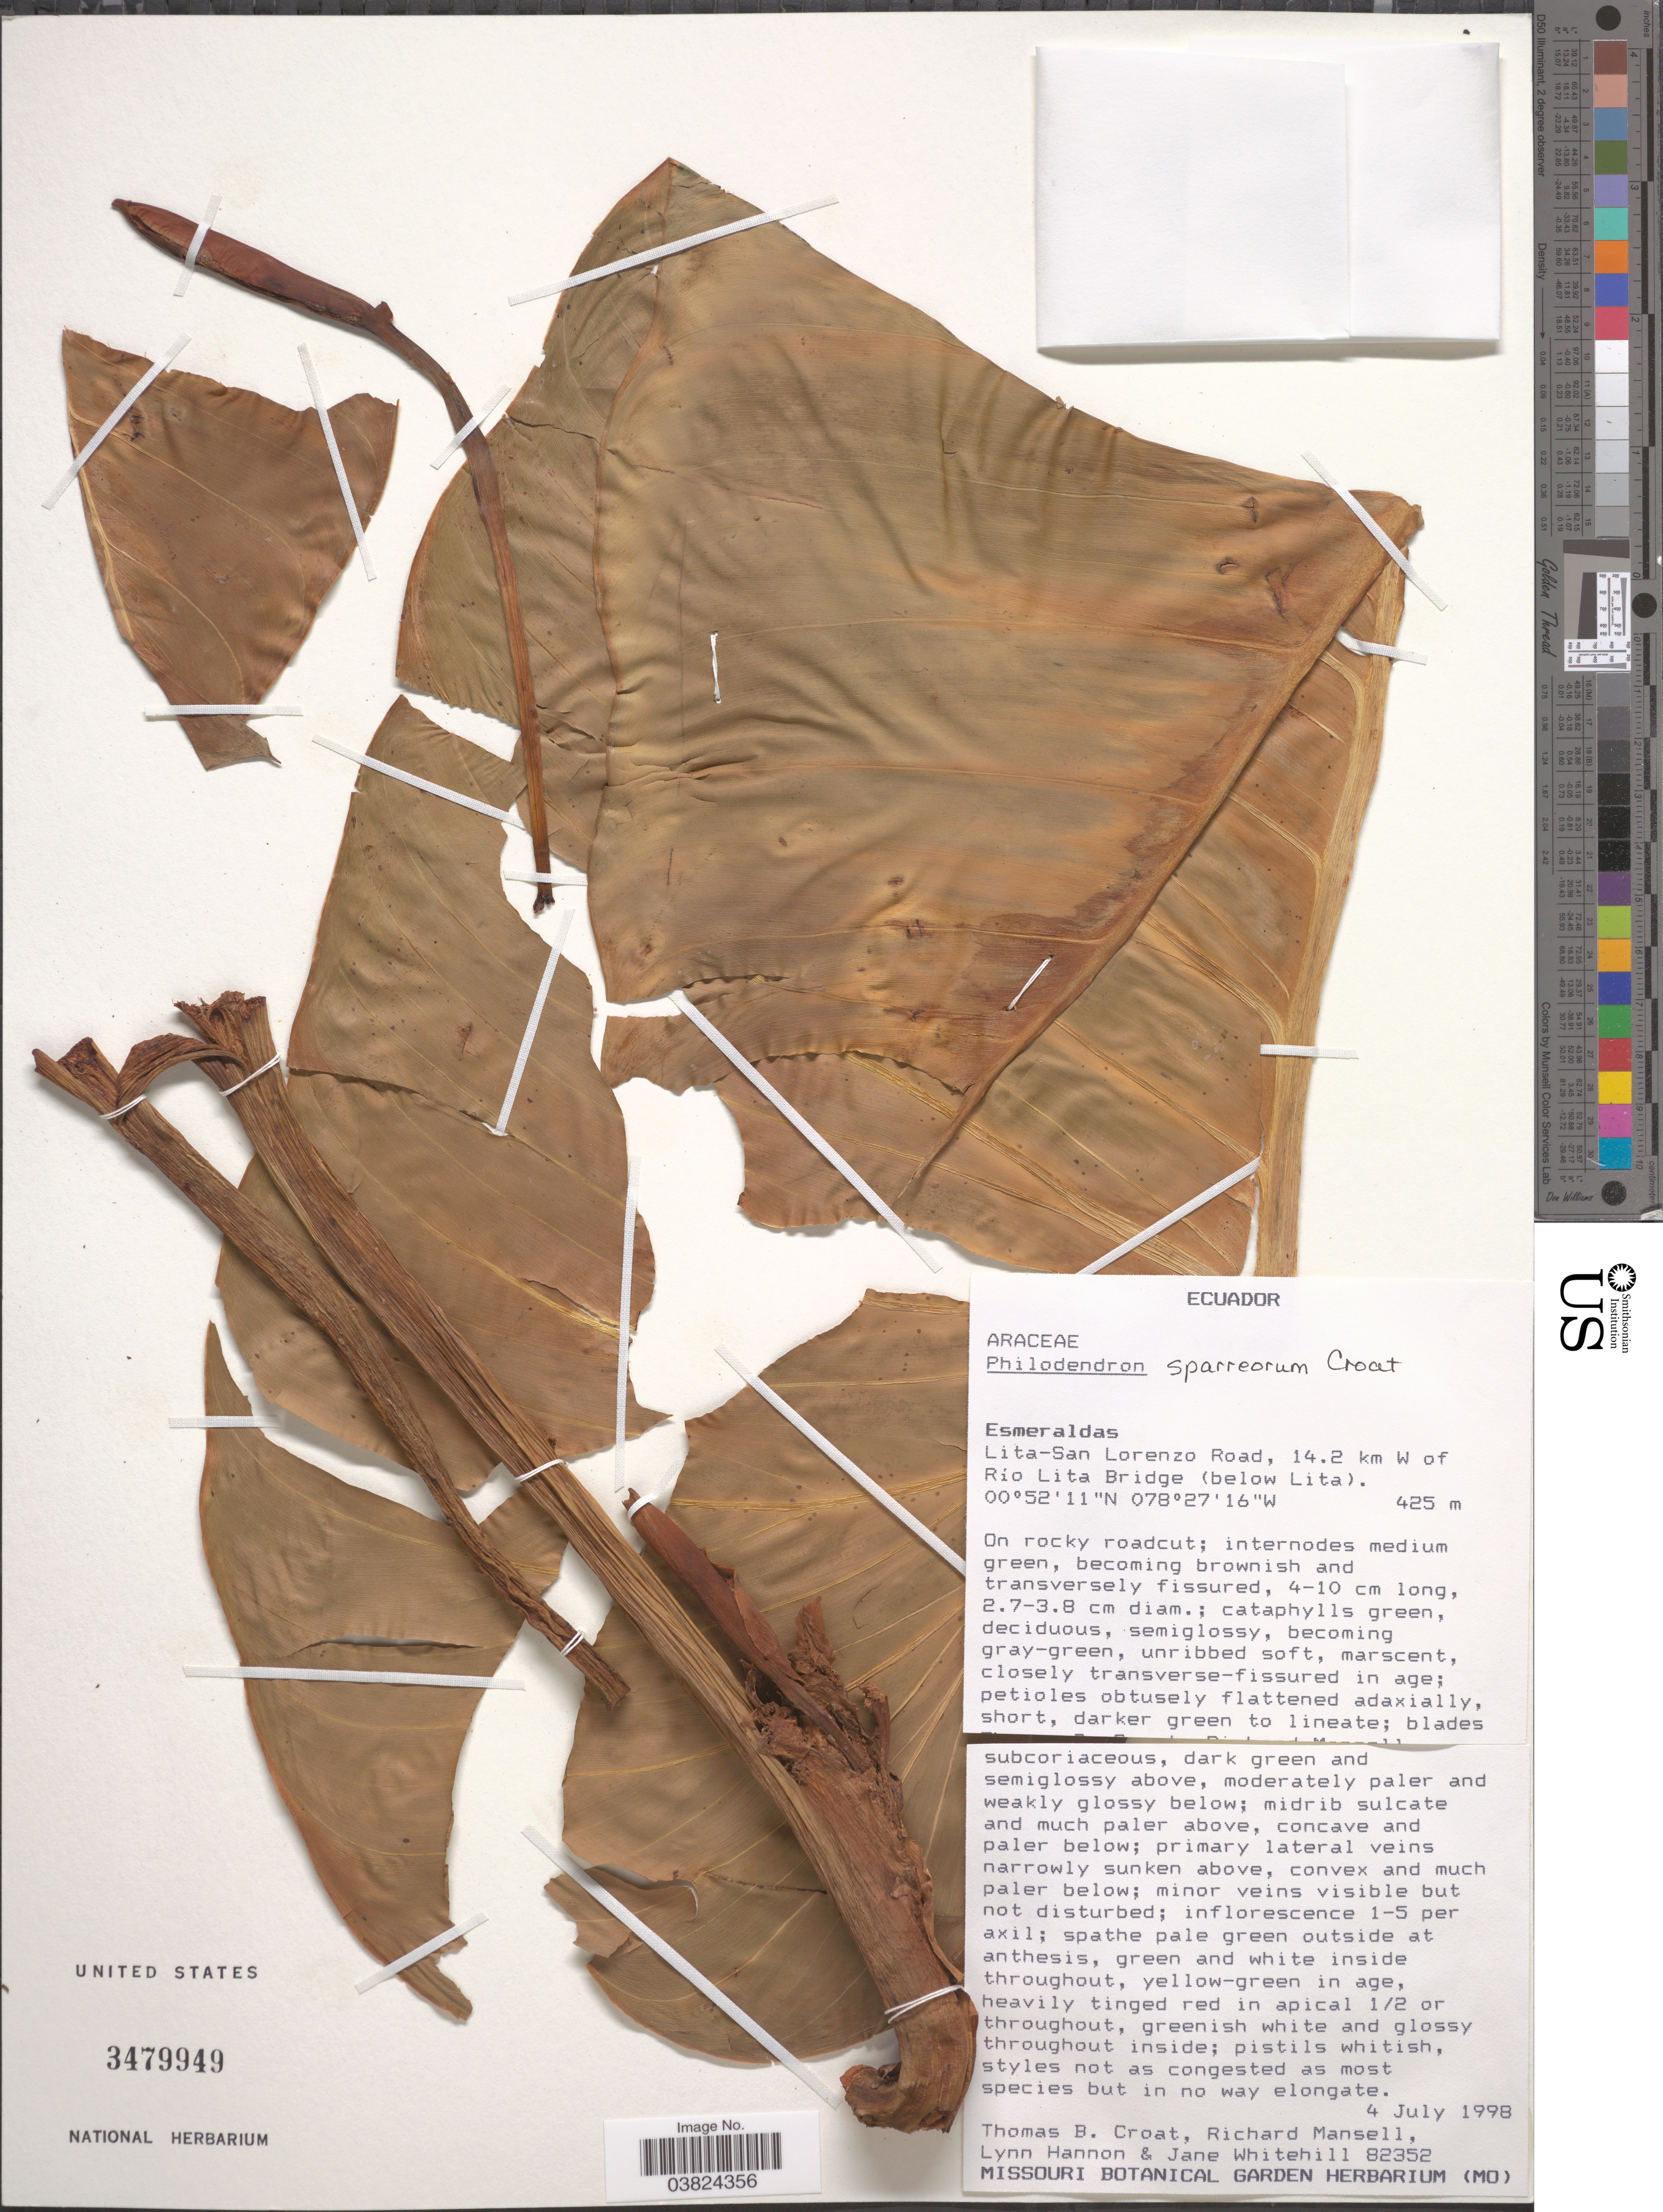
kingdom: Plantae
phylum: Tracheophyta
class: Liliopsida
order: Alismatales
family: Araceae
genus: Philodendron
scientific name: Philodendron sparreorum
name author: Croat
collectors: T. B. Croat, R. Mansell, L. Hannon & J. Whitehill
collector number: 82352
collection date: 1998-07-04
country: Ecuador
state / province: Esmeraldas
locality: Lita-San Lorenzo Road, 14.2 km W of Río Lita Bridge (below Lita).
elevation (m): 425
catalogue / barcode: US 3479949